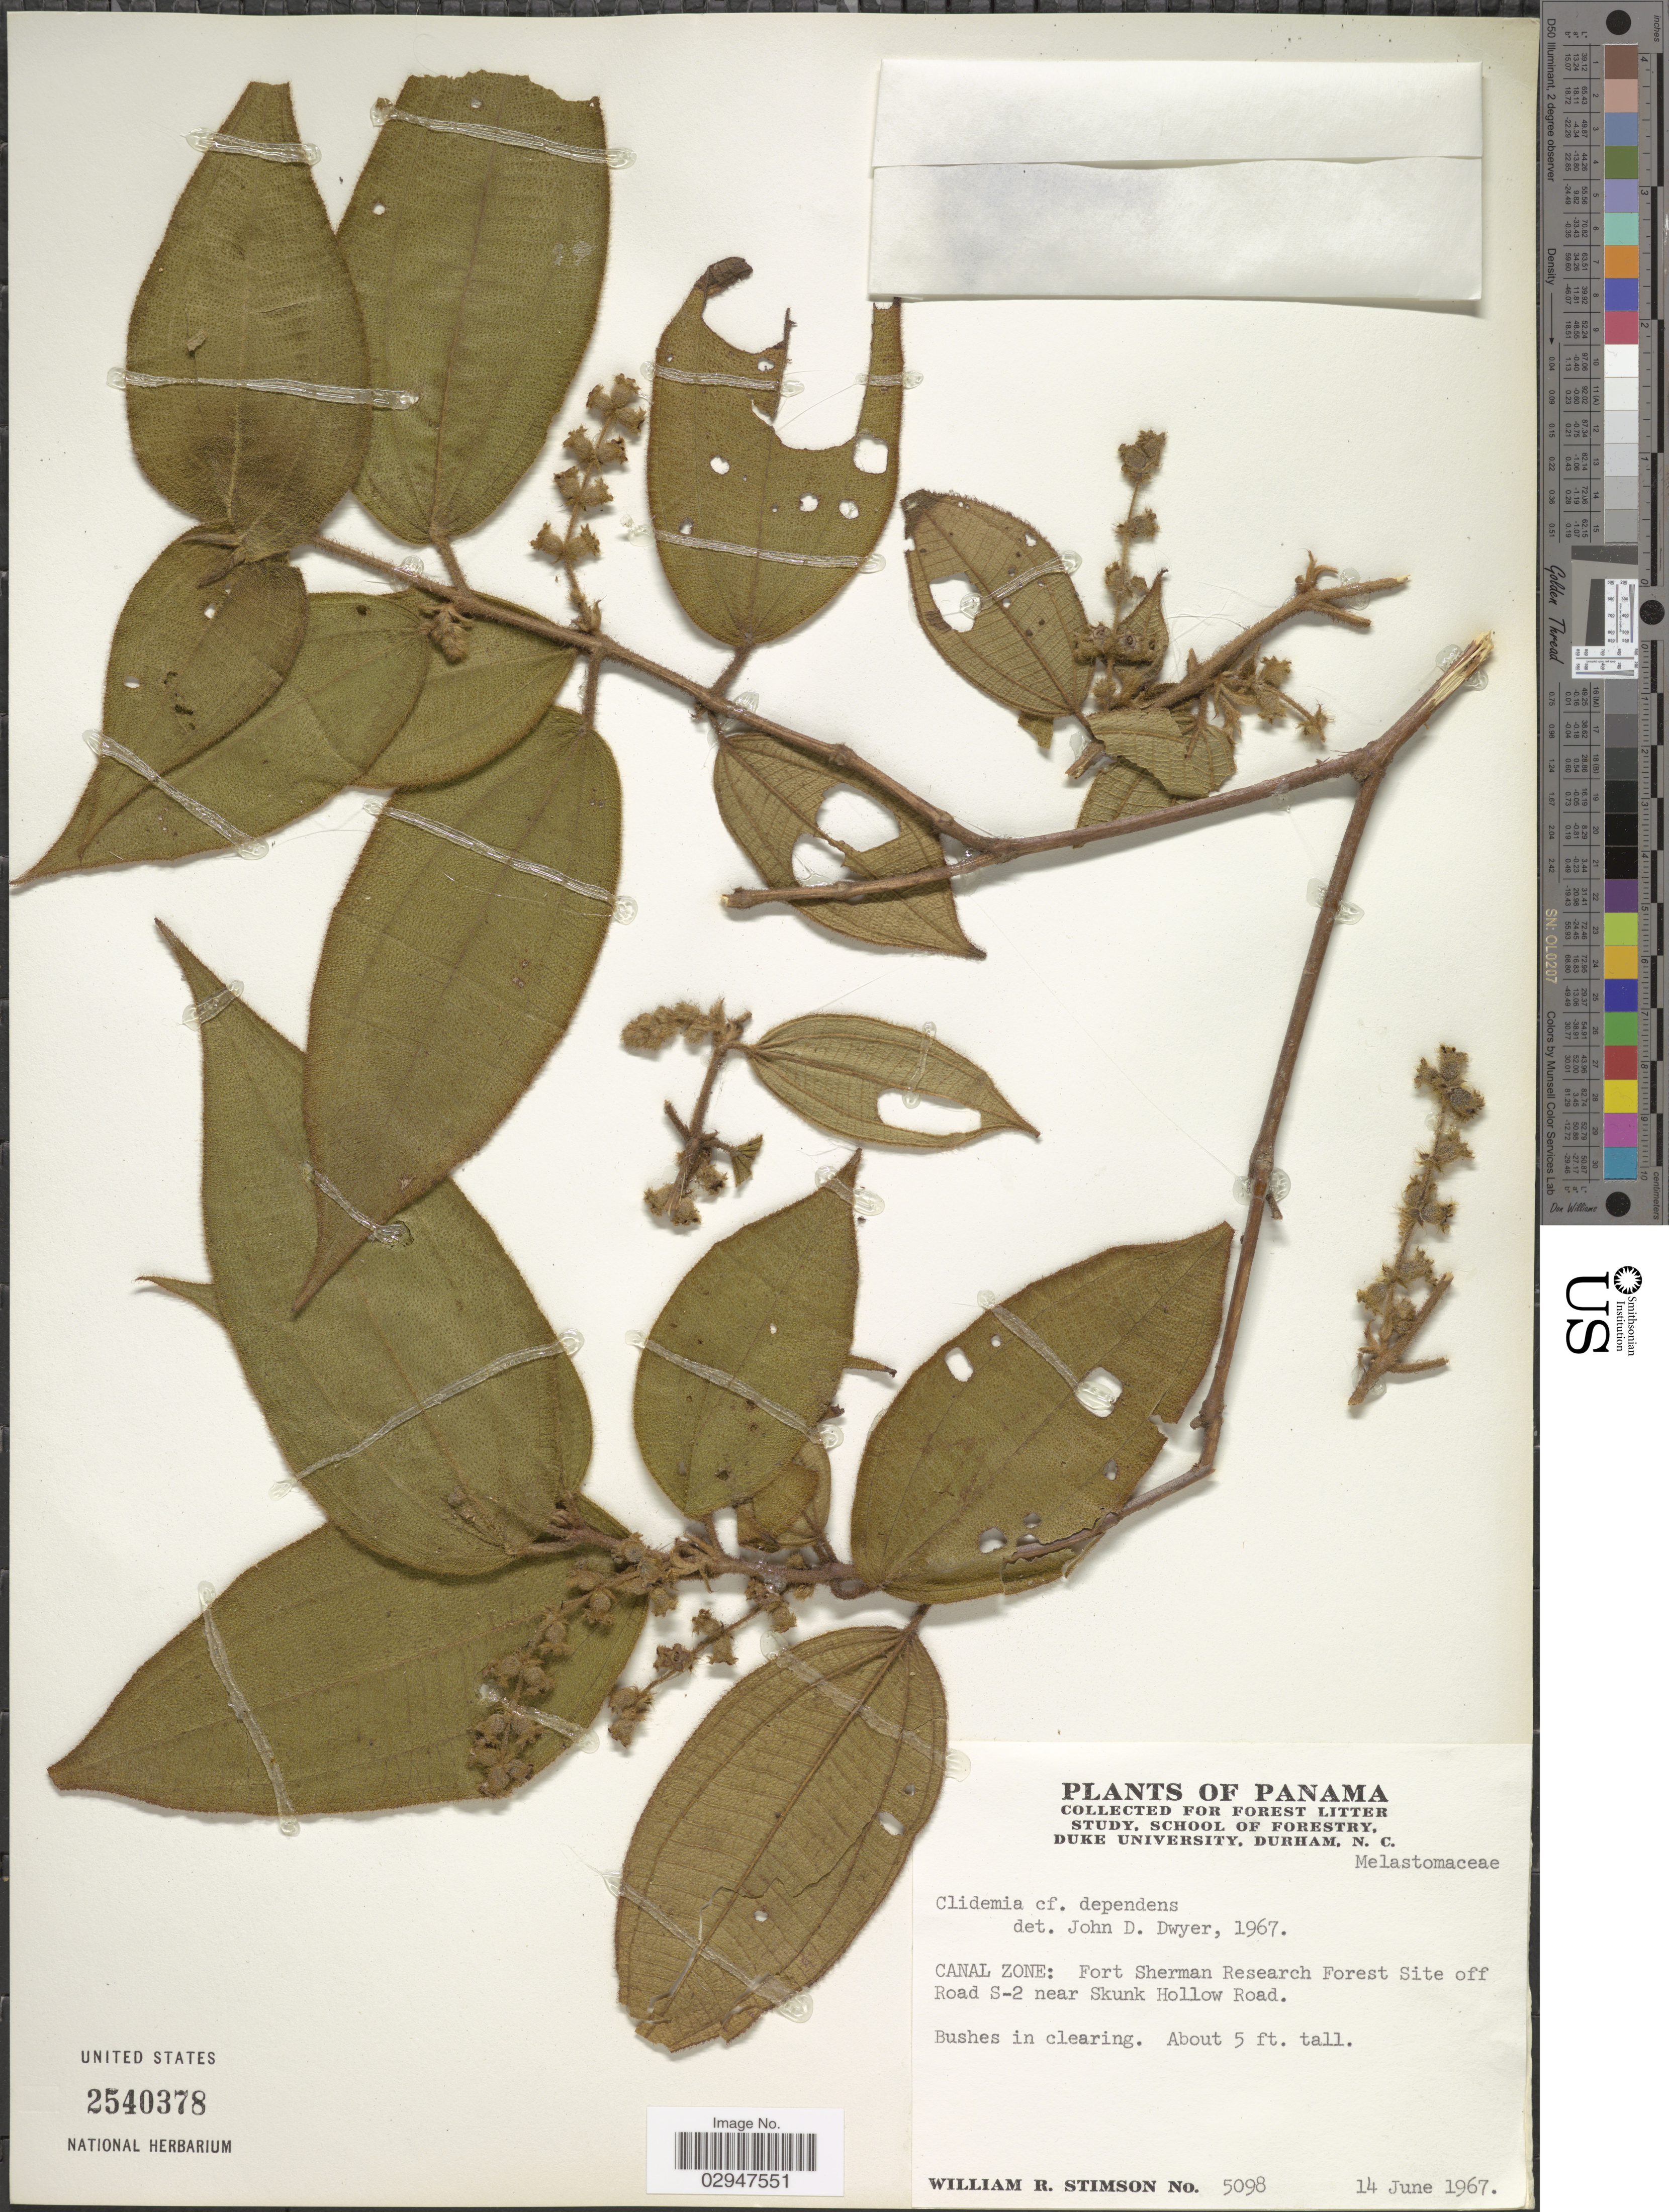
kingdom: Plantae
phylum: Tracheophyta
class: Magnoliopsida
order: Myrtales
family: Melastomataceae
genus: Clidemia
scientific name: Clidemia capitellata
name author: (Bonpl.) D. Don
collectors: W. R. Stimson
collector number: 5098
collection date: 1967-06-14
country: Panama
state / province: Colón / Panamá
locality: Canal Zone: Fort Sherman Research Forest Site off Road S-2 near Skunk Hollow Road.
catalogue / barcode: US 2540378